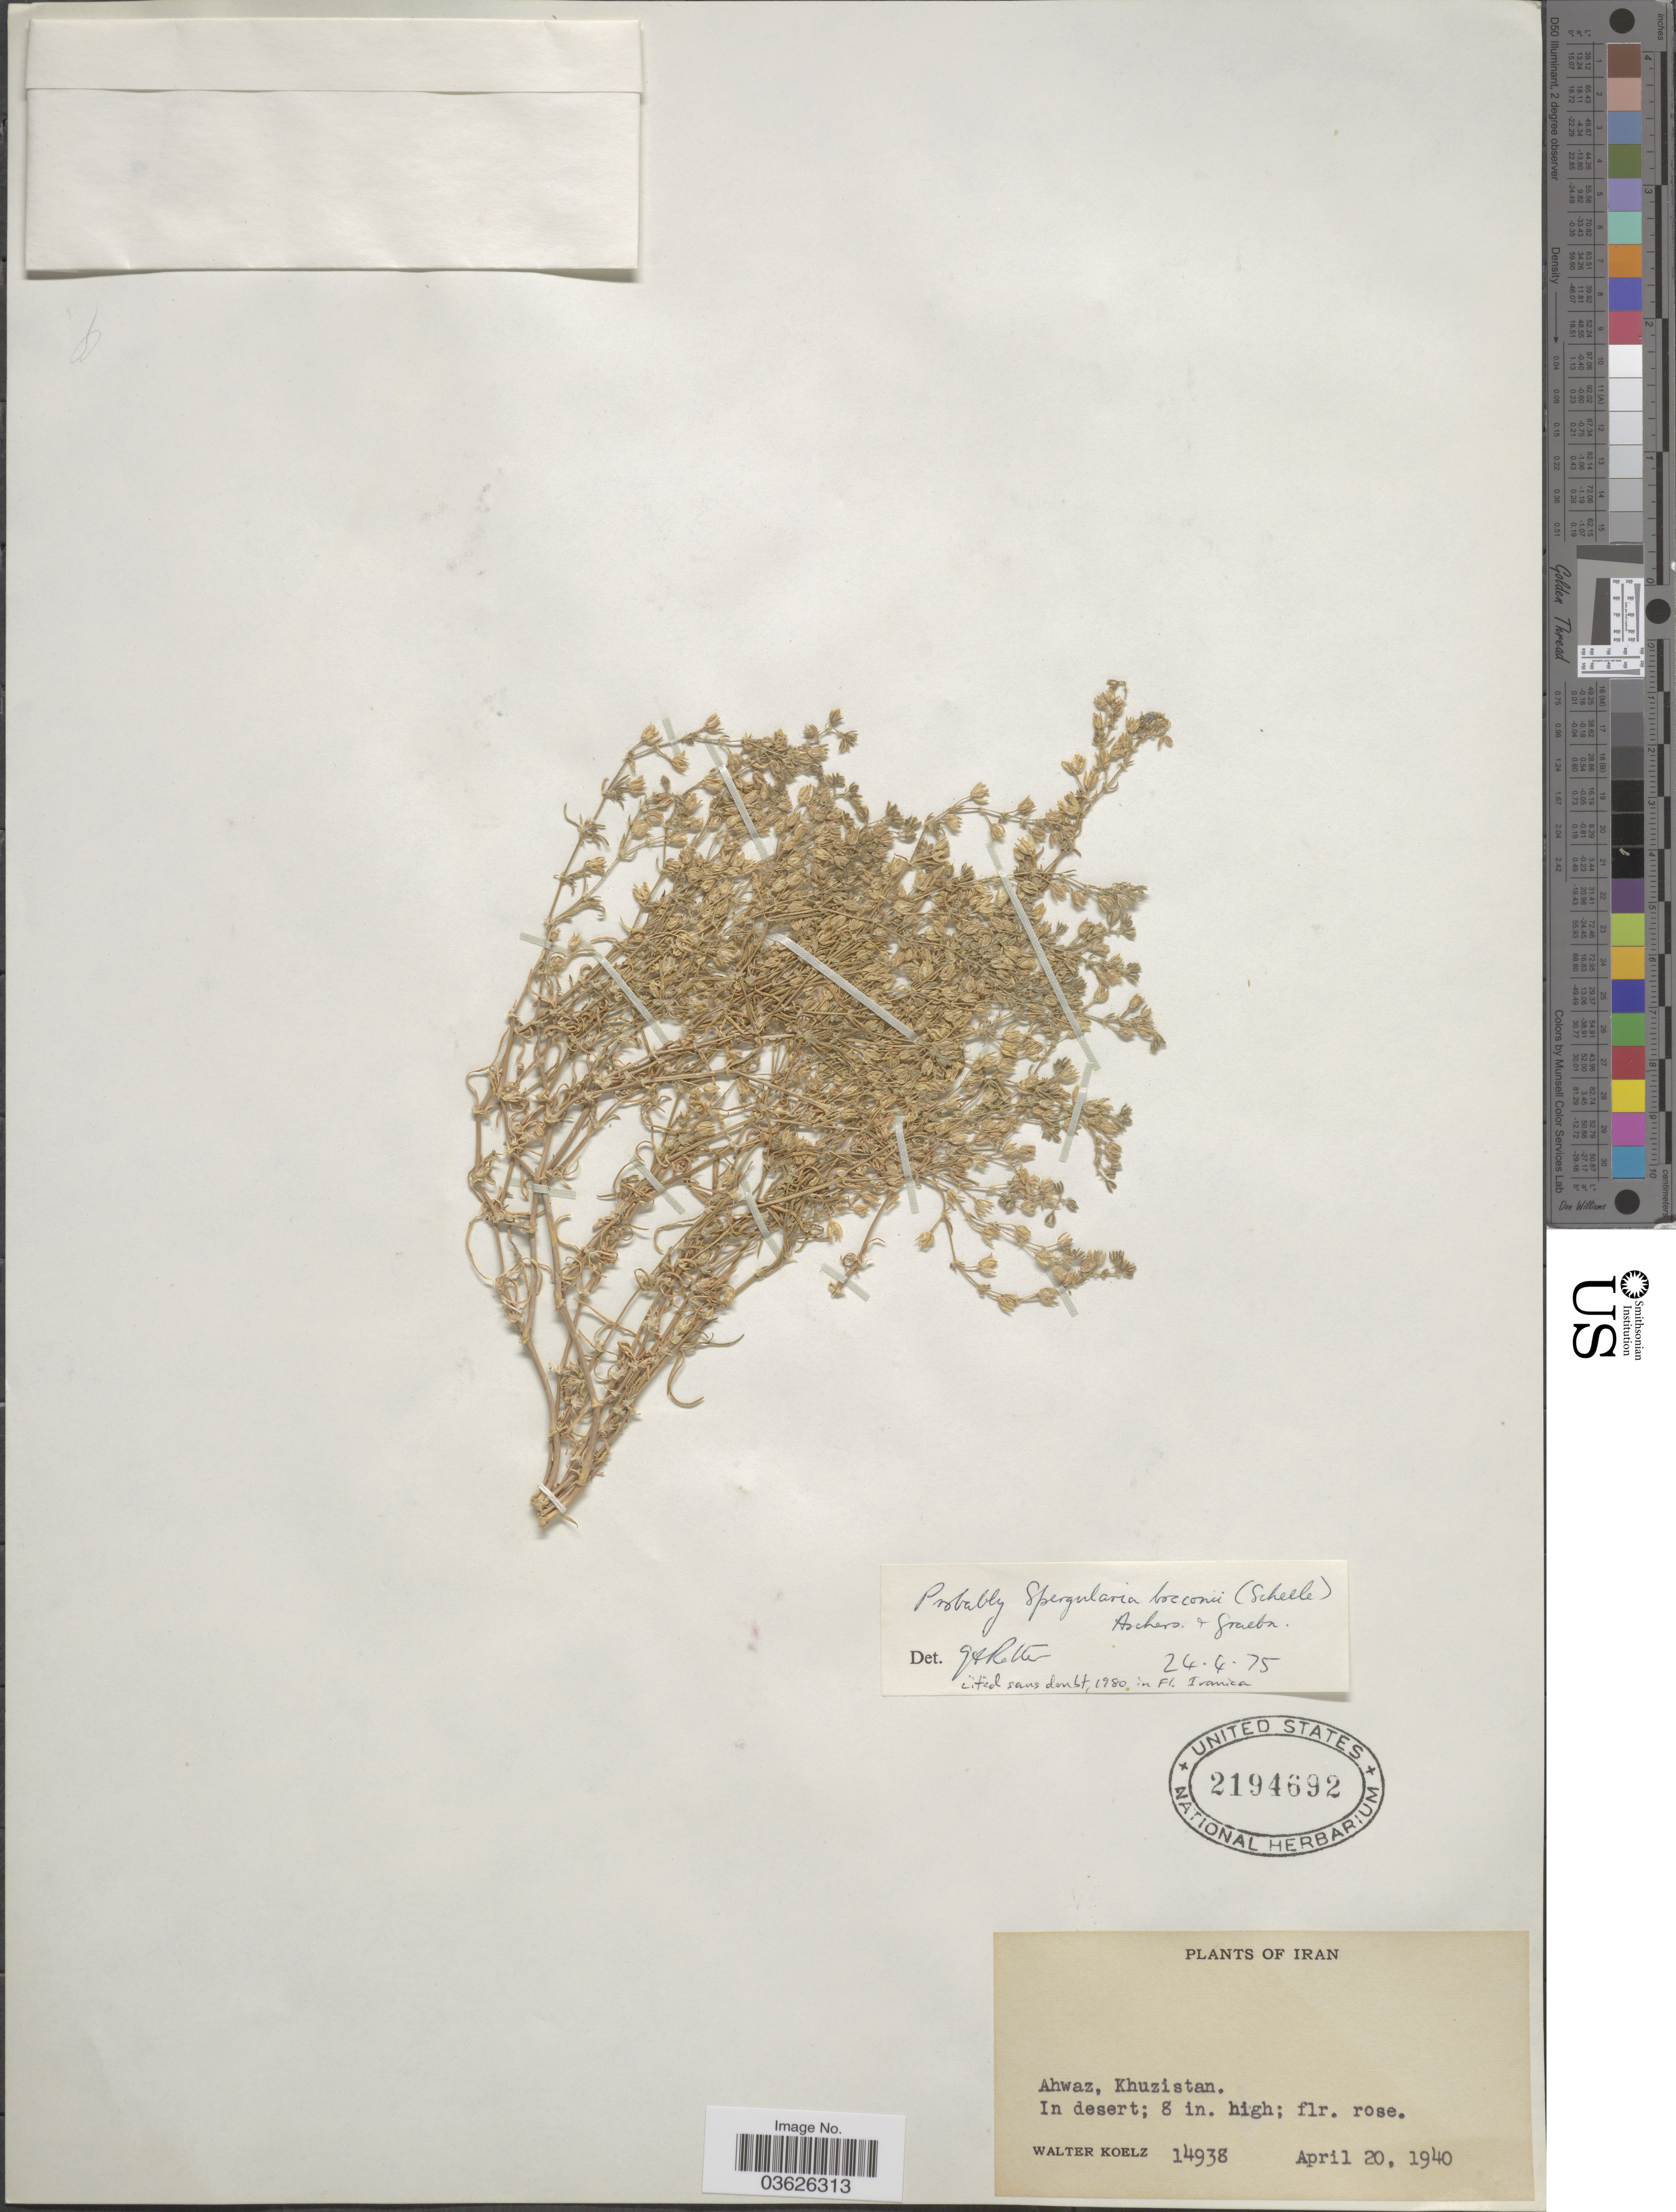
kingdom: Plantae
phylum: Tracheophyta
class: Magnoliopsida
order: Caryophyllales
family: Caryophyllaceae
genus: Spergularia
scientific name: Spergularia bocconi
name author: Foucaud ex Merino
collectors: W. N. Koelz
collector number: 14938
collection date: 1940-04-20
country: Iran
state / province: Khuzestan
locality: Ahwaz, Khuzistan.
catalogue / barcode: US 2194692